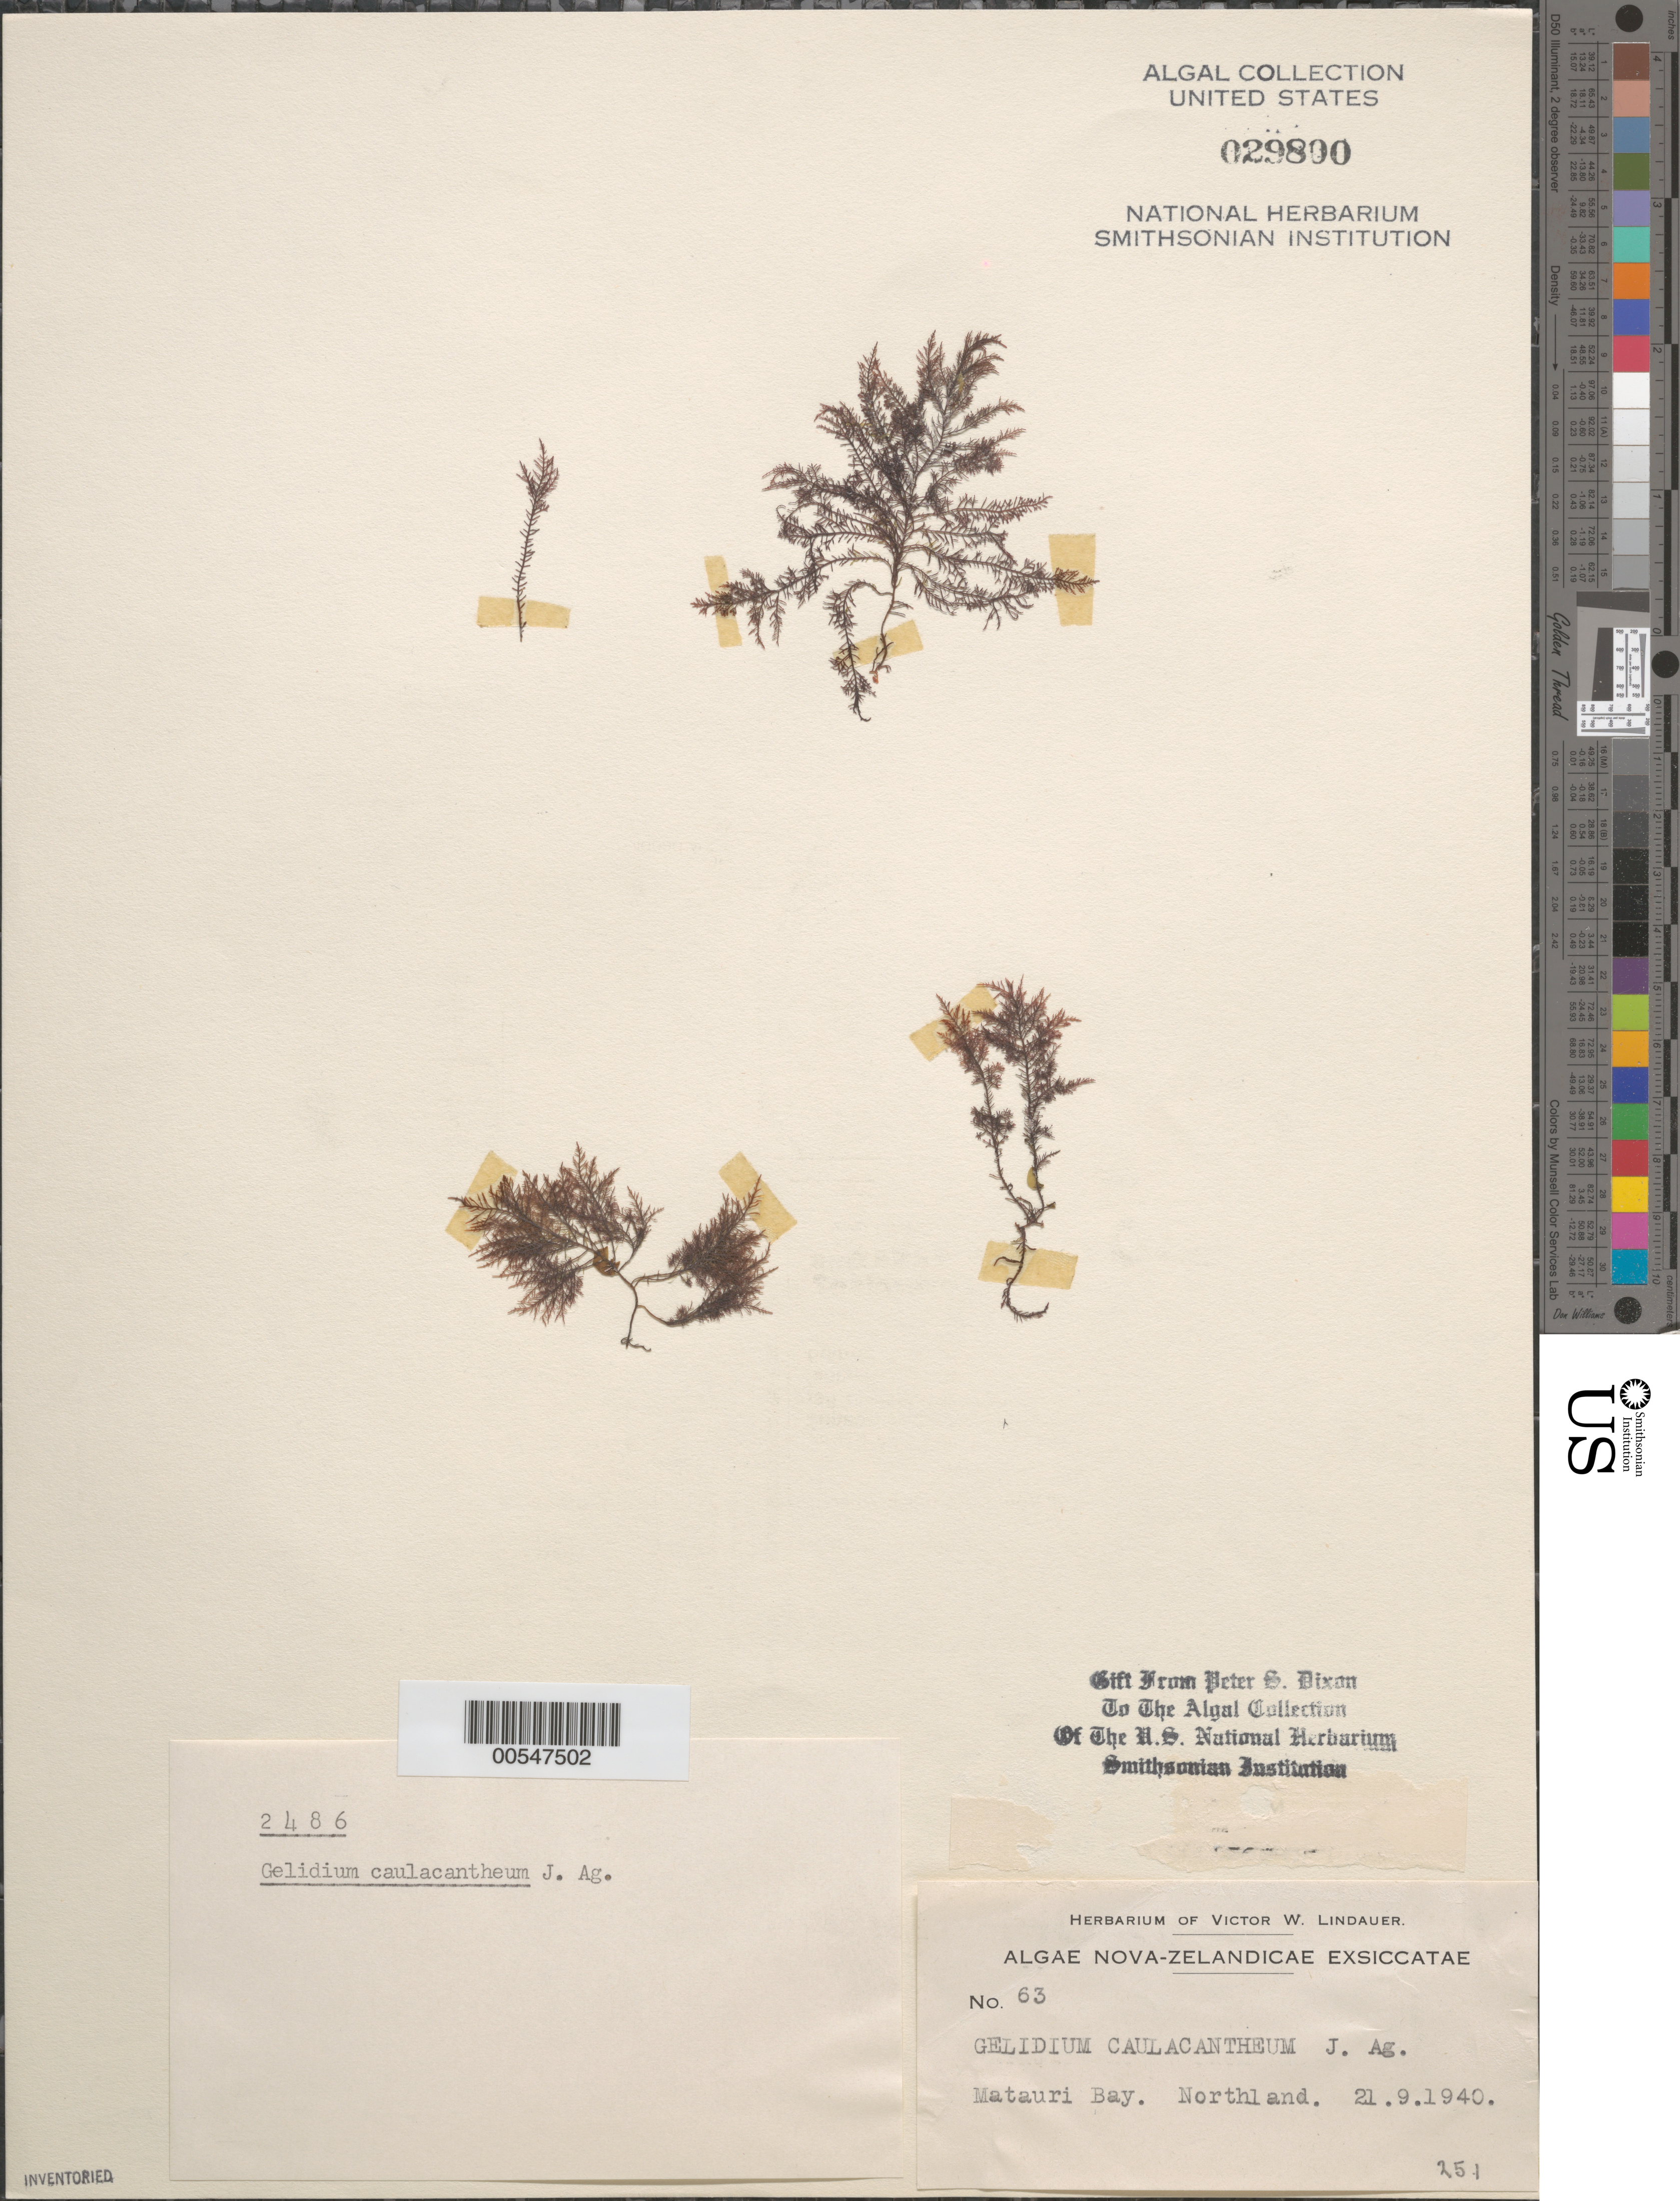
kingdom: Plantae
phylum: Rhodophyta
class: Florideophyceae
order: Gelidiales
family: Gelidiaceae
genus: Gelidium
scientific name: Gelidium caulacantheum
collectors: V. Lindauer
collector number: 63 & PSD 2486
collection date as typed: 21 Sep 1940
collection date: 1940-09-21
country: New Zealand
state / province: Northland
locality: Matauri bay, northland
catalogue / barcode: US 29800